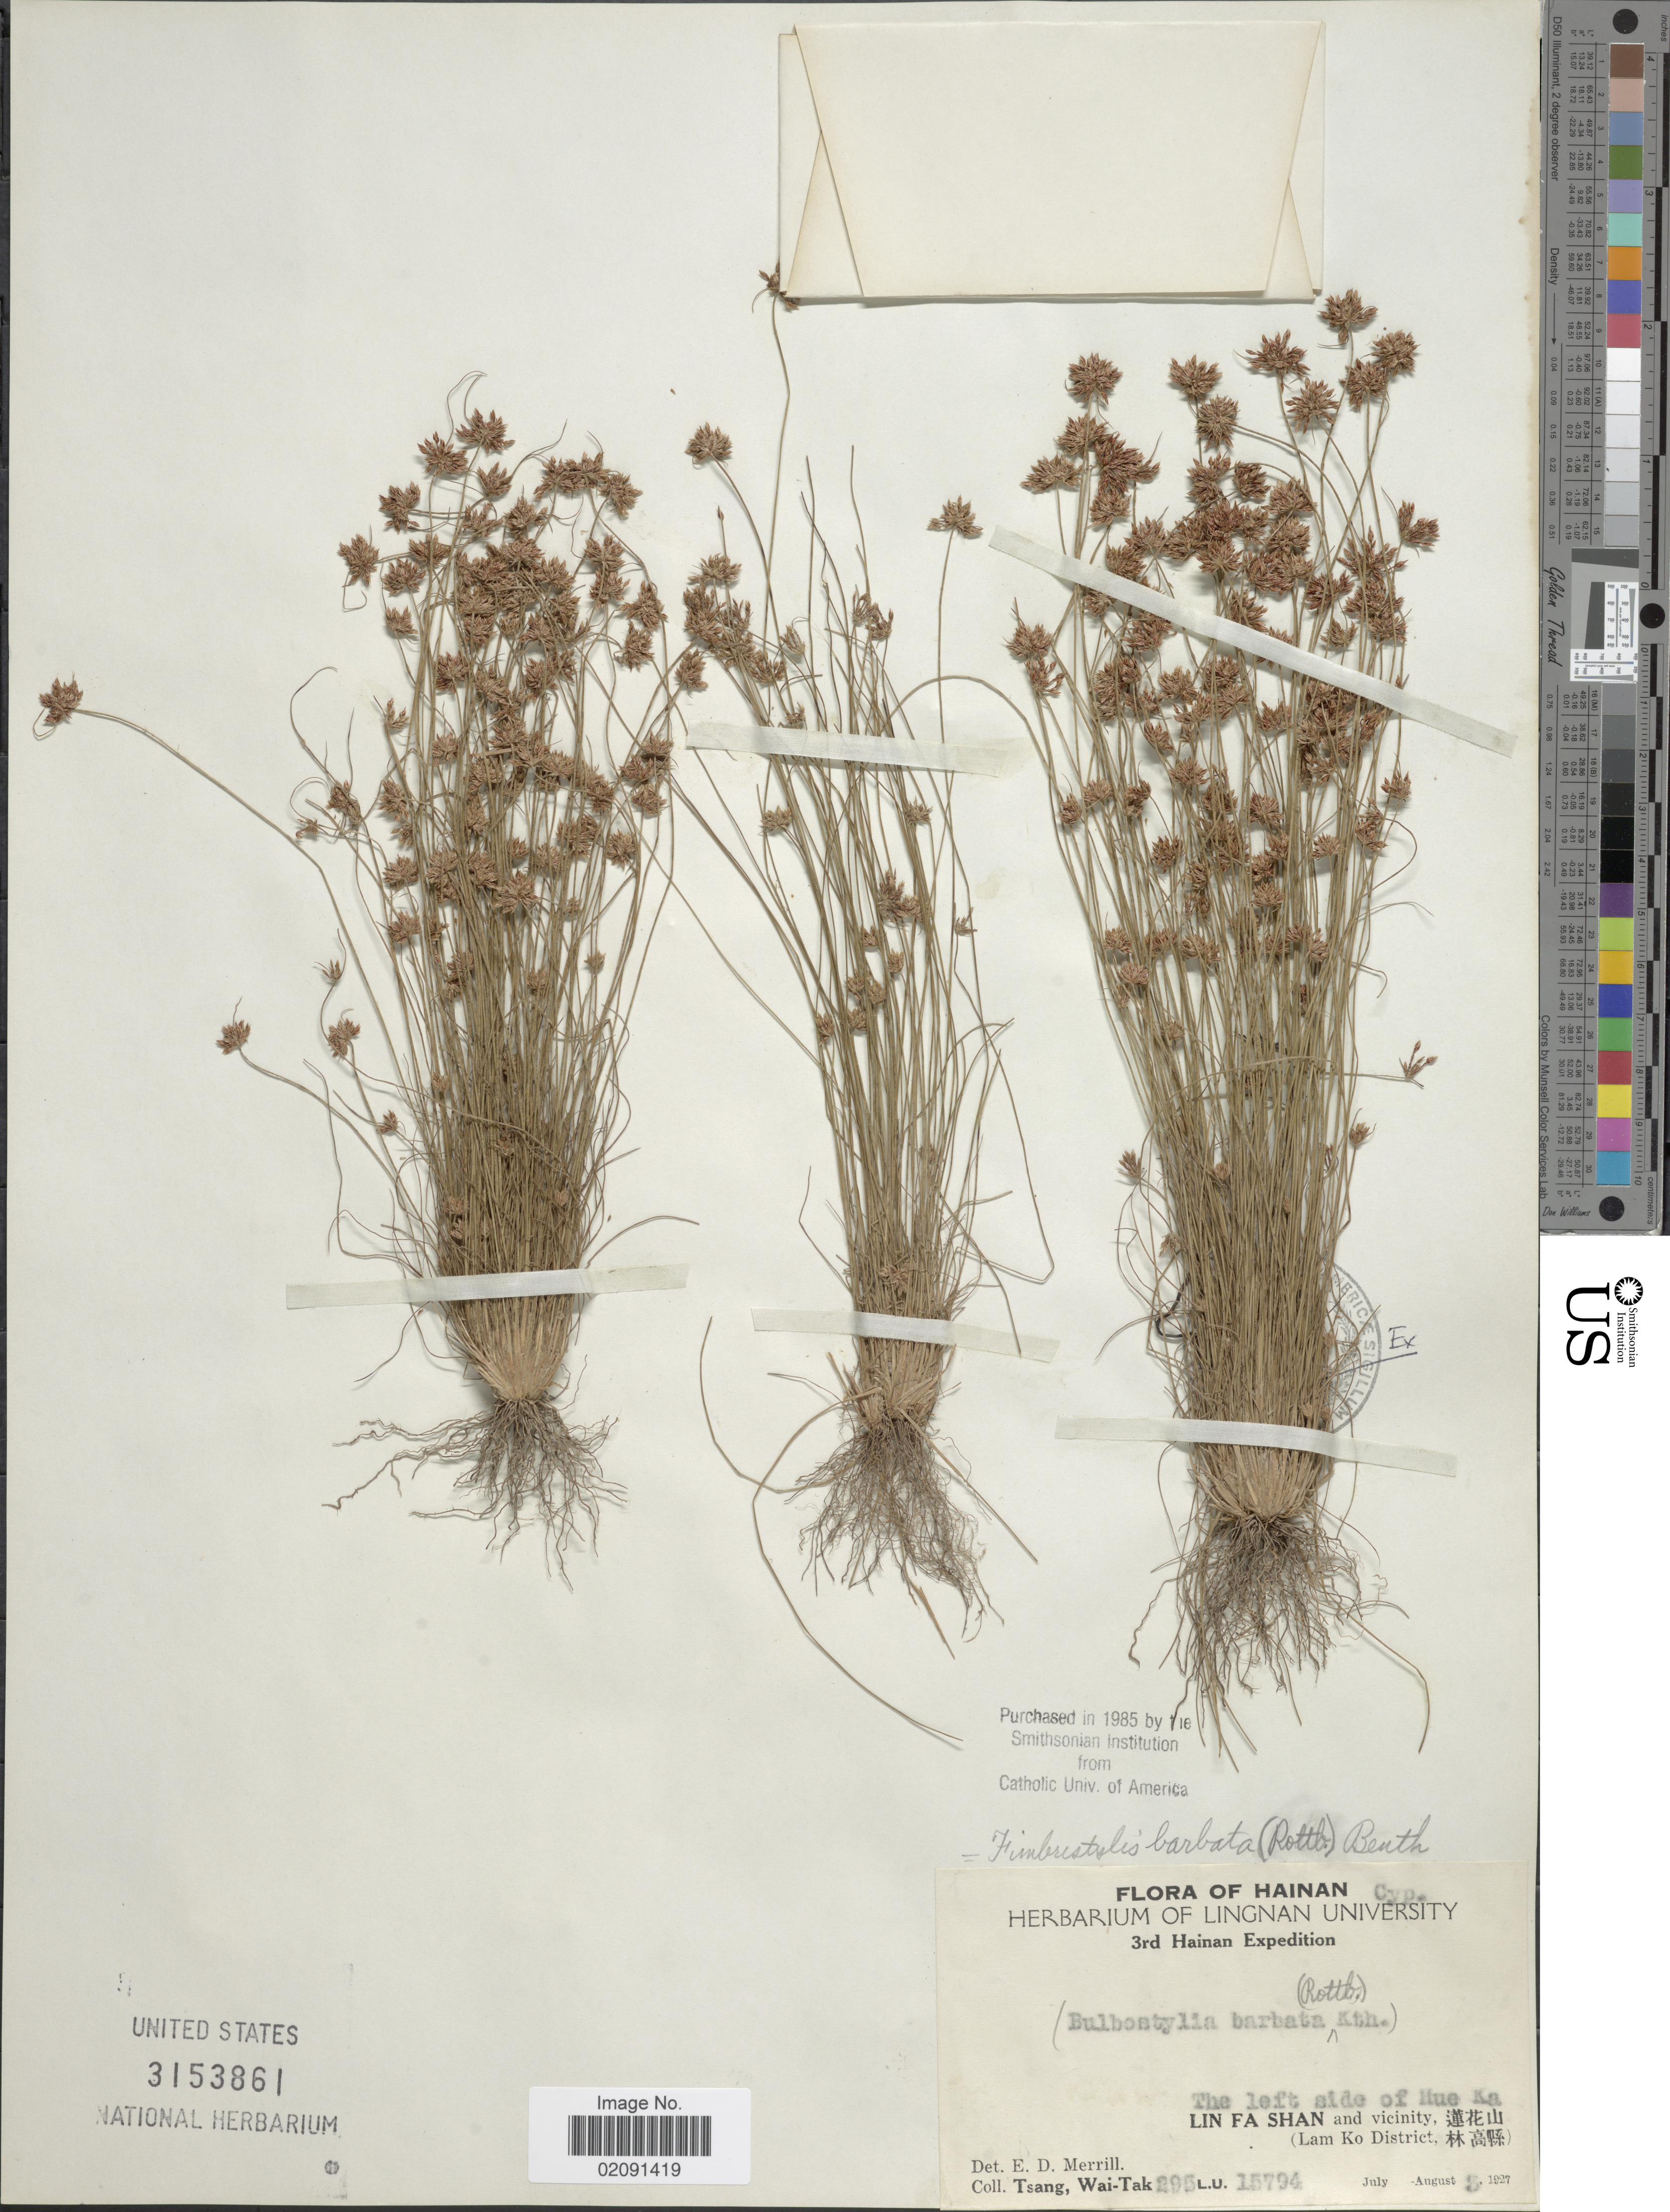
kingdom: Plantae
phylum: Tracheophyta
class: Liliopsida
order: Poales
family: Cyperaceae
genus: Bulbostylis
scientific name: Bulbostylis barbata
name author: (Rottb.) C.B. Clarke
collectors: W. T. Tsang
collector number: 295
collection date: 1927-08-03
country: China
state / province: Hainan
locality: The left side of Hue Ka, Lin Fa Shan and vicinity (Lam Ko District).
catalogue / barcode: US 3153861